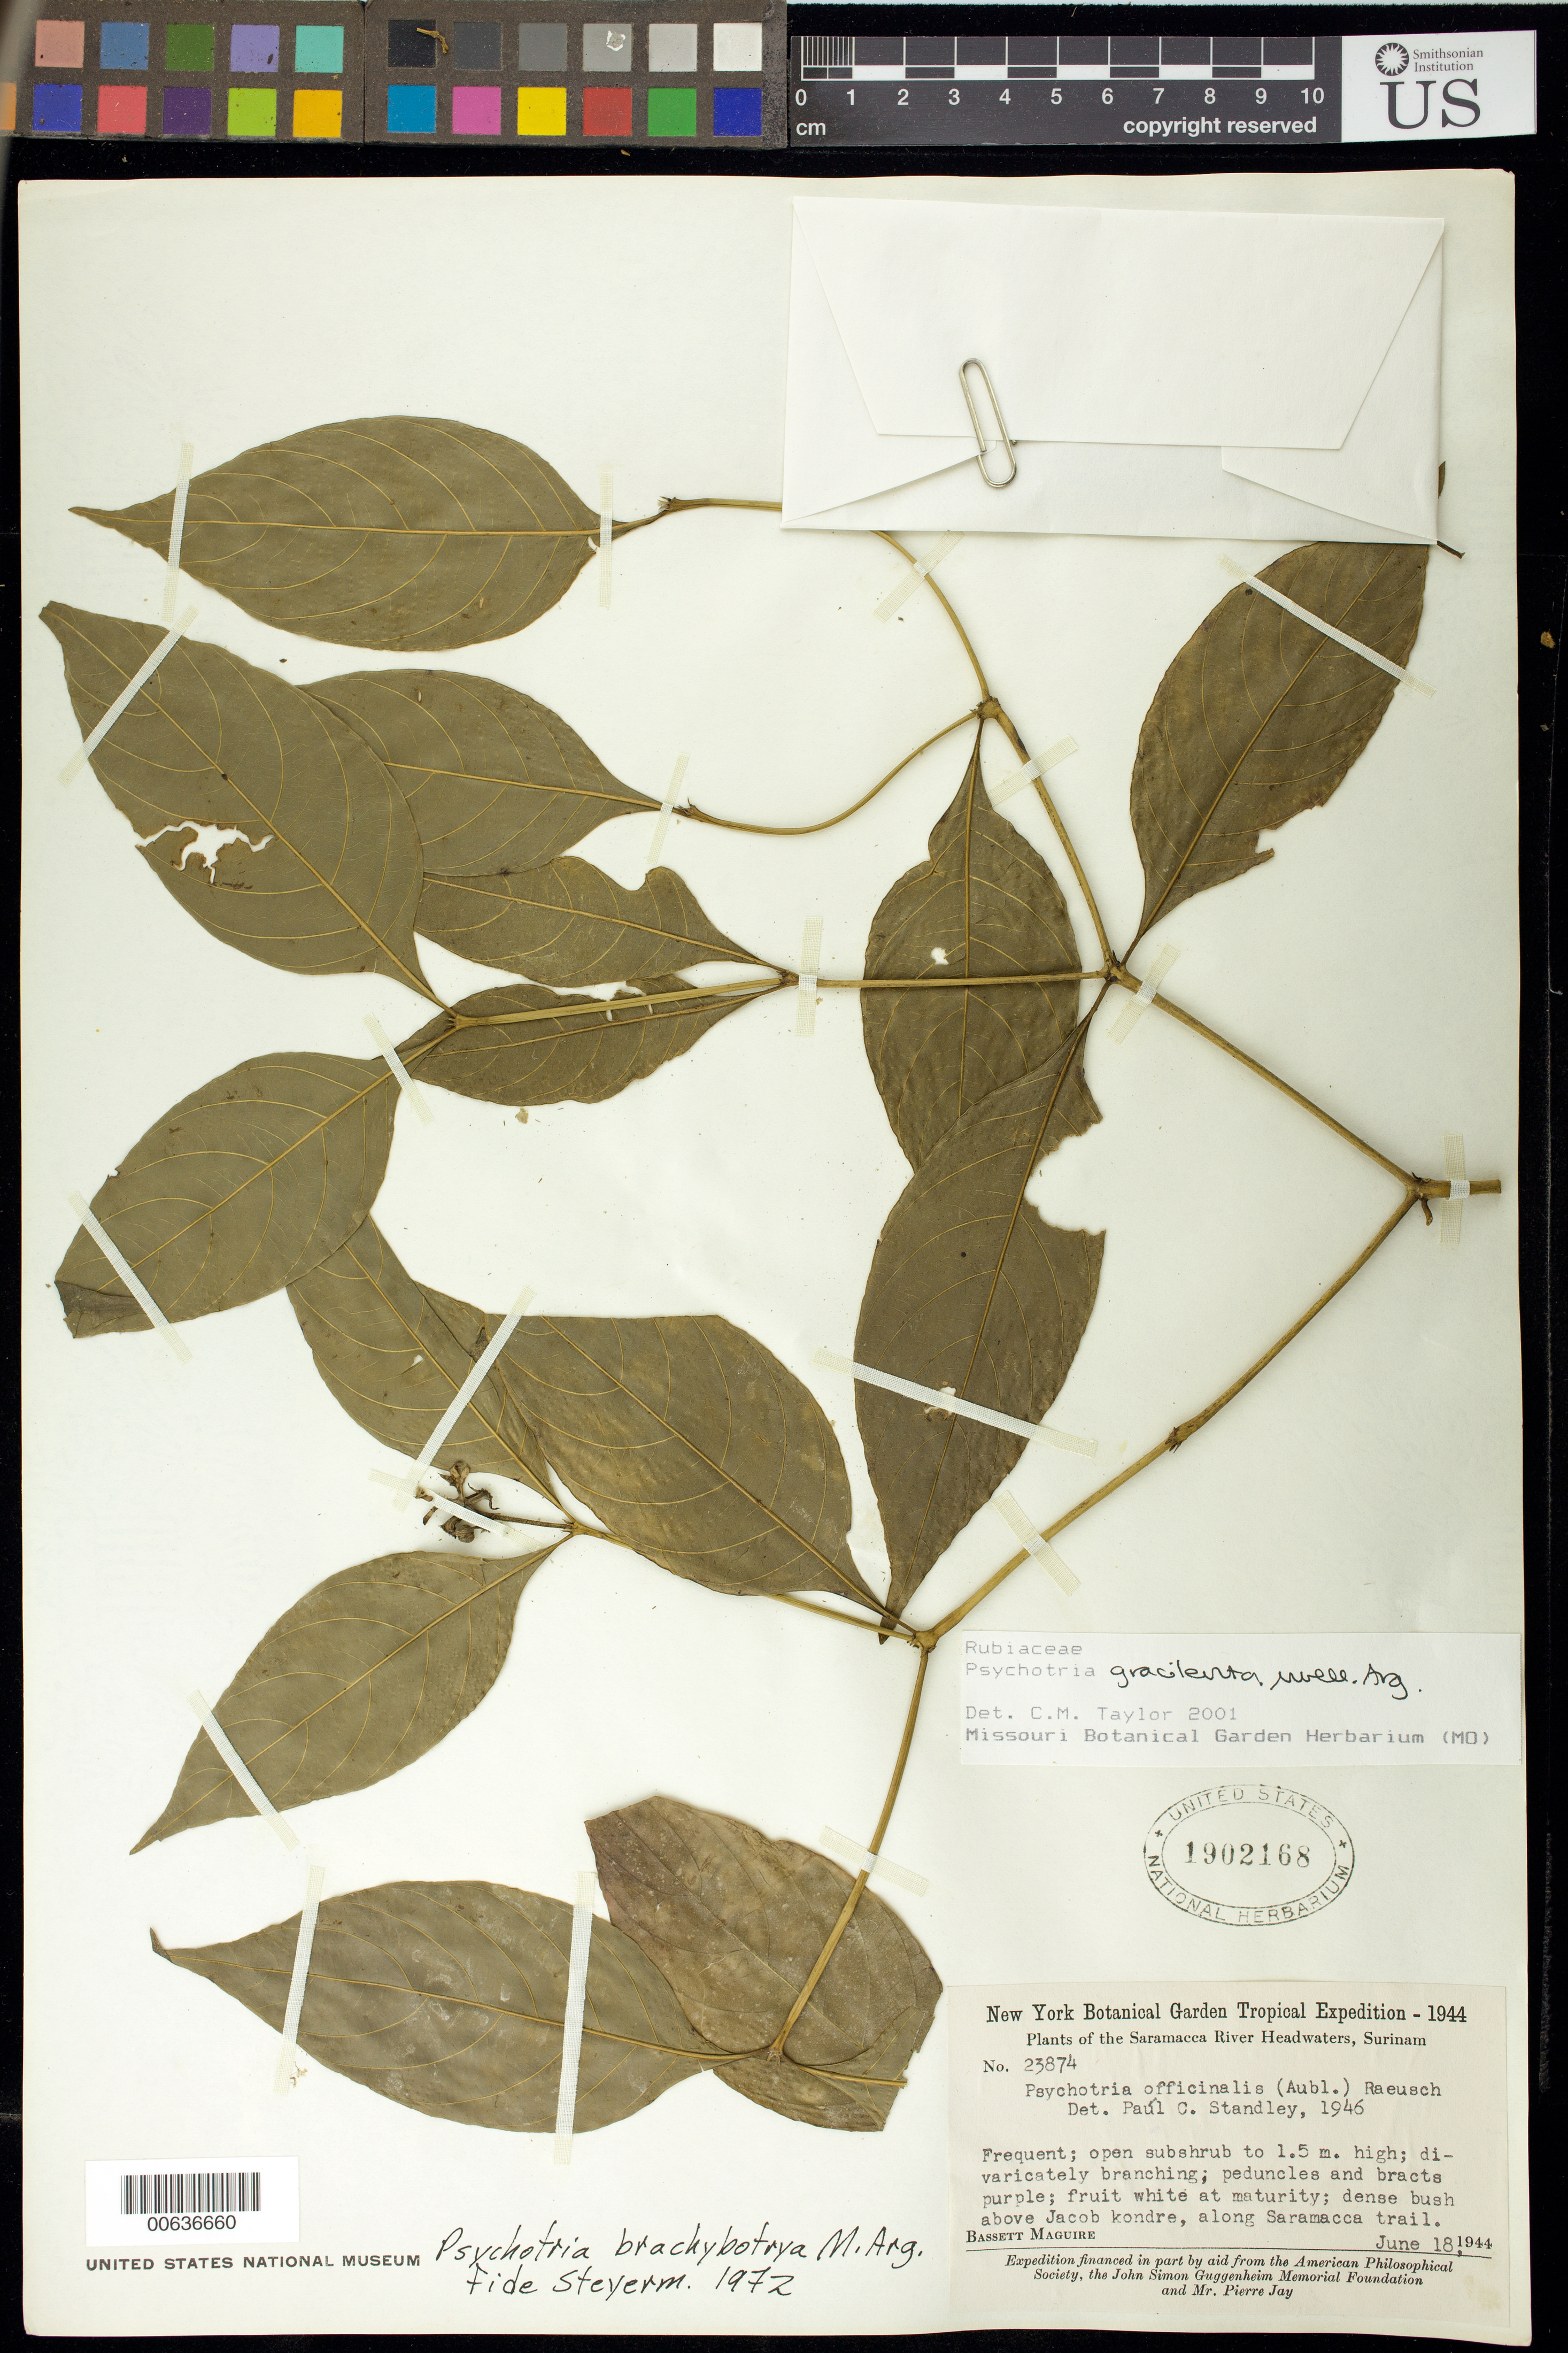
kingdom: Plantae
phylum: Tracheophyta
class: Magnoliopsida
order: Gentianales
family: Rubiaceae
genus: Palicourea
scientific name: Palicourea gracilenta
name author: (Müll. Arg.) Delprete & J.H. Kirkbr.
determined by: Kirkbride, J. H., Jr.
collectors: B. Maguire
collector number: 23874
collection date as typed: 18-Jun-44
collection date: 1944-06-18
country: Suriname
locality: Jacob Kondre village, along Saramacca trail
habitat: Dense bush along trail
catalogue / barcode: US 1902168